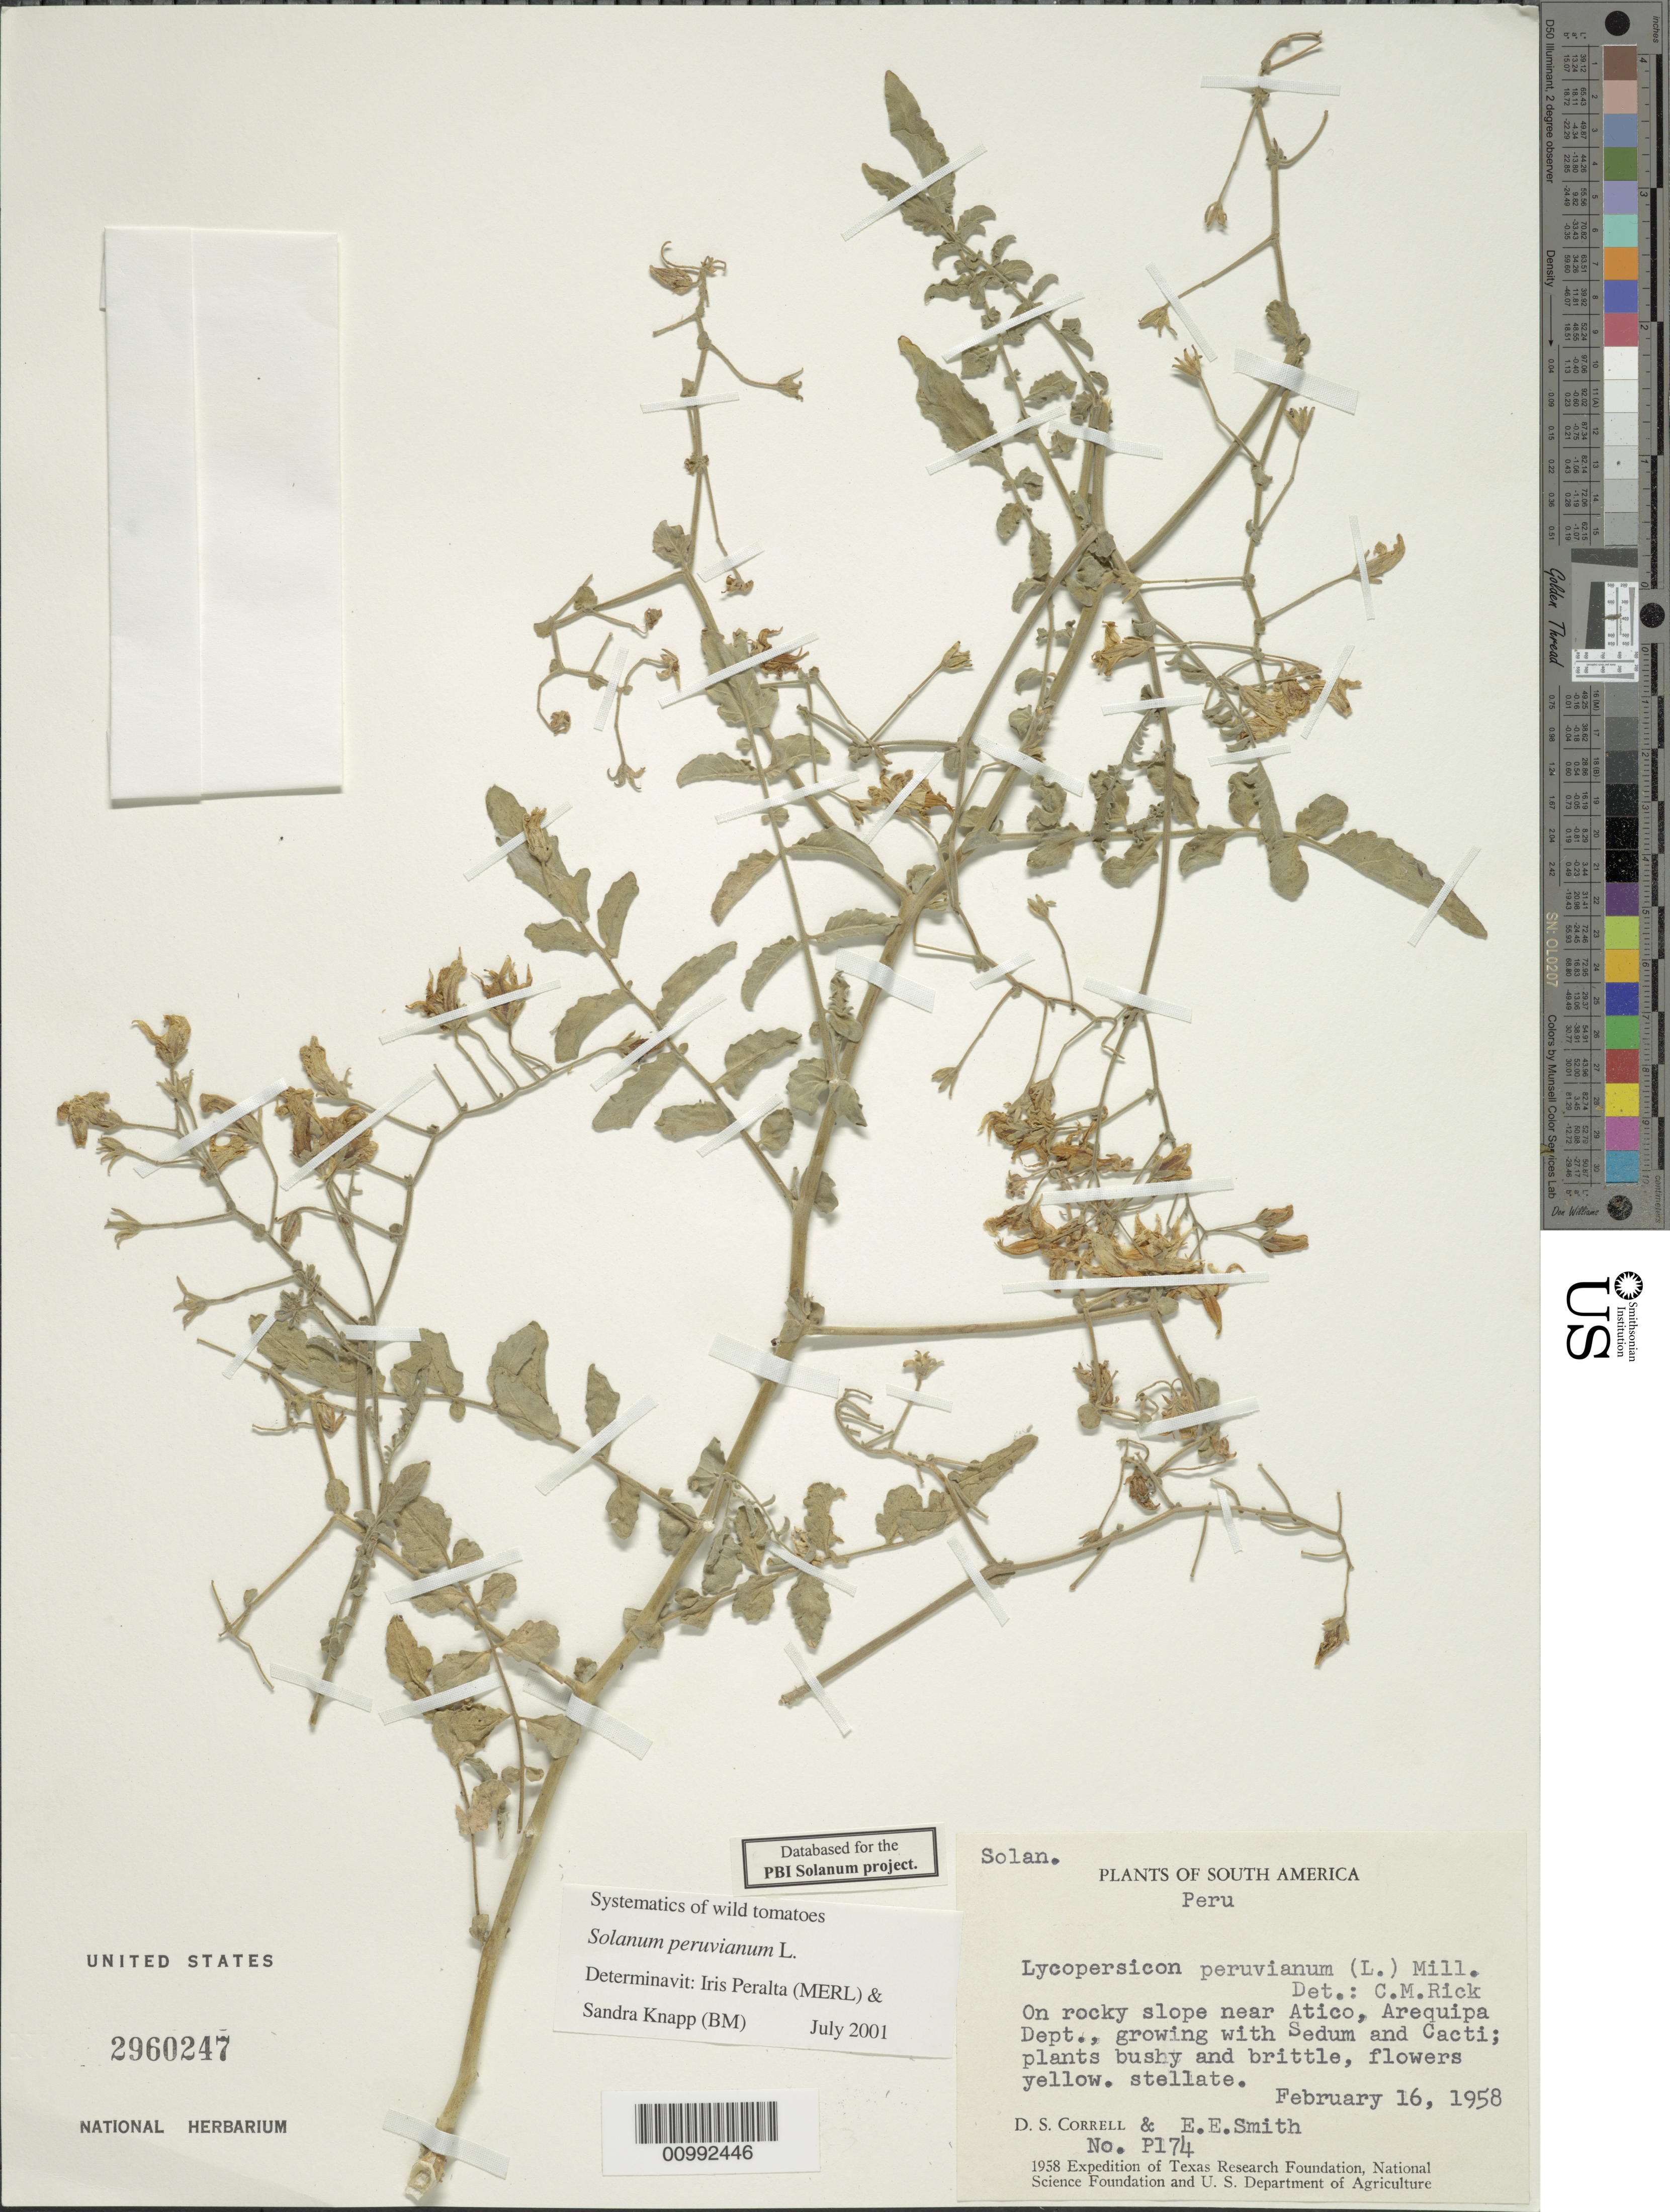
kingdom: Plantae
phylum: Tracheophyta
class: Magnoliopsida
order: Solanales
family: Solanaceae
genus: Solanum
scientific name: Solanum peruvianum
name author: L.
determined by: Peralta, Iris E.; Knapp, S. D.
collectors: D. S. Correll & E. E. Smith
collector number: P 174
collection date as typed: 16 Feb 1958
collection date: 1958-02-16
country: Peru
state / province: Arequipa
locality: near Atico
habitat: rocky slope, growing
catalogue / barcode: US 2960247